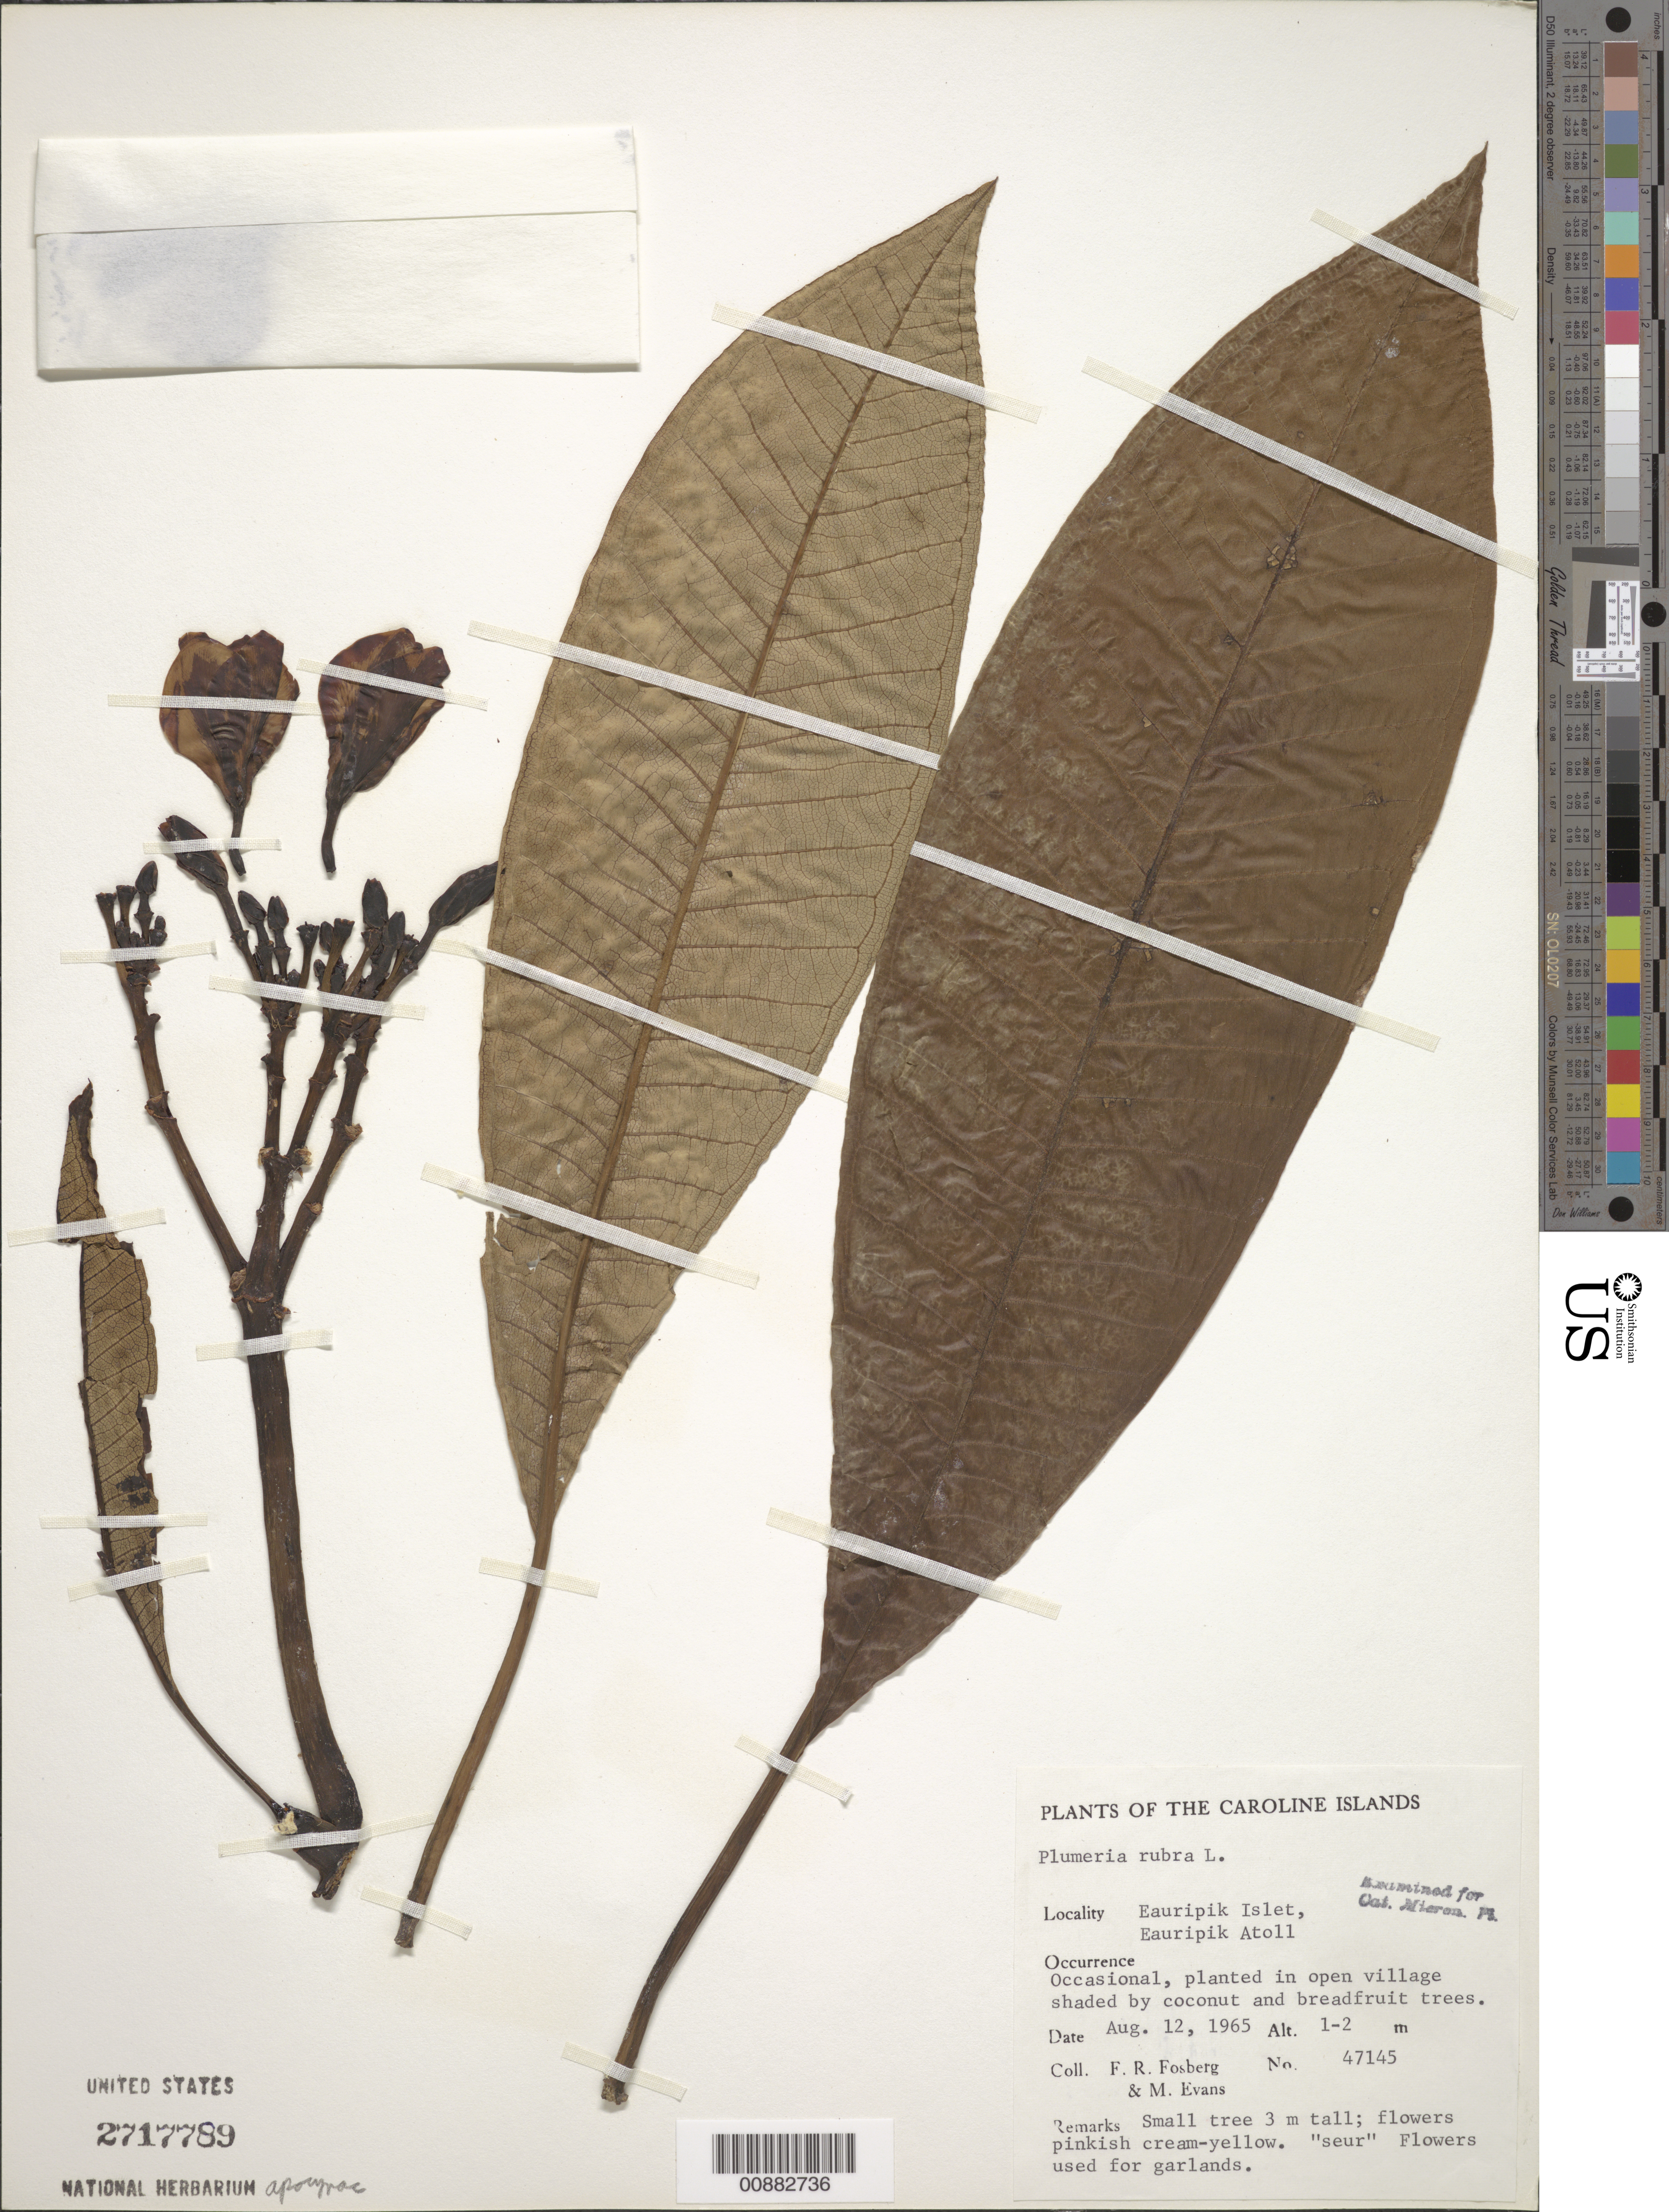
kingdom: Plantae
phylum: Tracheophyta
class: Magnoliopsida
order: Gentianales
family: Apocynaceae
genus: Plumeria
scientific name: Plumeria rubra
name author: L.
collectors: F. R. Fosberg & M. Evans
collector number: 47145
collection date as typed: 12 Aug 1965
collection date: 1965-08-12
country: Micronesia, Federated States of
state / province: Yap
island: Eauripik Atoll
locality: Occasional, planted in open village shaded by coconut and breadfruit trees.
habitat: Planted in open village shaded by coconut and breadfruit trees.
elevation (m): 1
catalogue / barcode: US 2717789